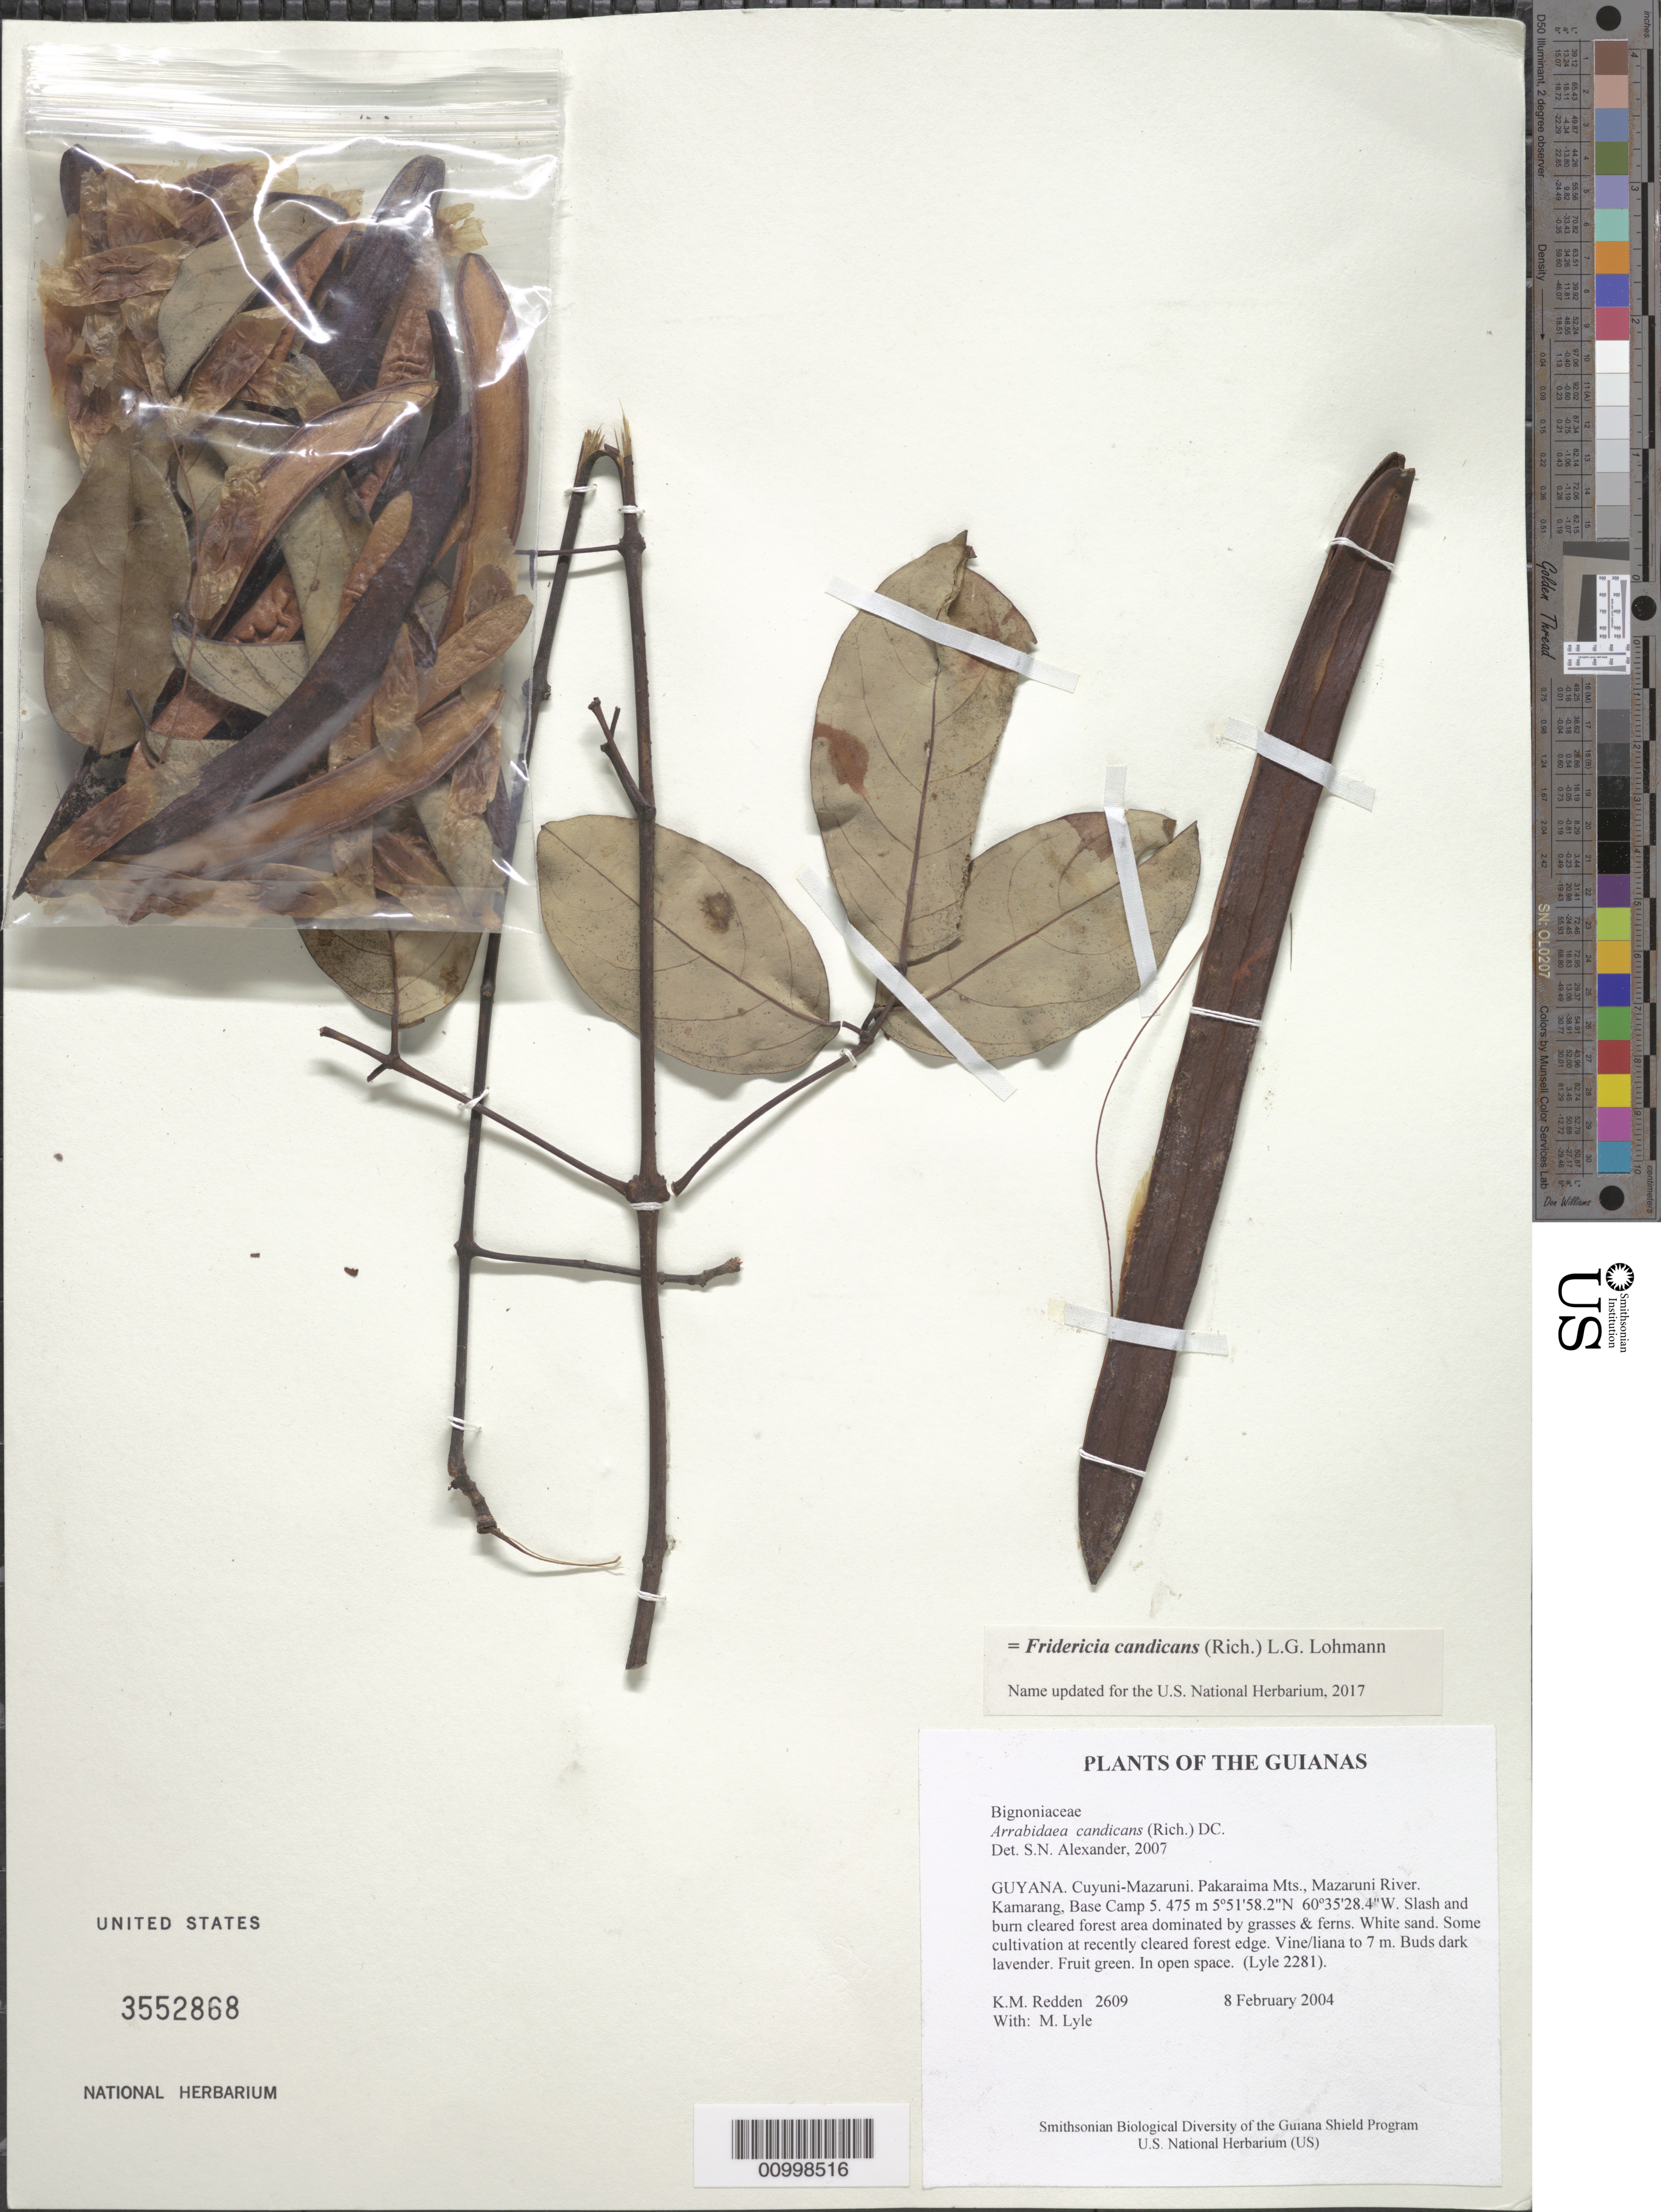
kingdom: Plantae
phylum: Tracheophyta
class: Magnoliopsida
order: Lamiales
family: Bignoniaceae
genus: Arrabidaea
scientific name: Arrabidaea candicans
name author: (Rich.) DC.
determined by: Alexander, S. N.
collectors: K. M. Redden & M. Lyle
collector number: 2609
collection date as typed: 8 February 2004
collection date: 2004-02-08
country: Guyana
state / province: Cuyuni-Mazaruni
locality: Pakaraima Mts., Mazaruni River. Kamarang, Base Camp 5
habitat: Slash and burn cleared forest area dominated by grasses & ferns. White sand. Some cultivation at recently cleared forest edge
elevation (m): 475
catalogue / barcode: US 3552868